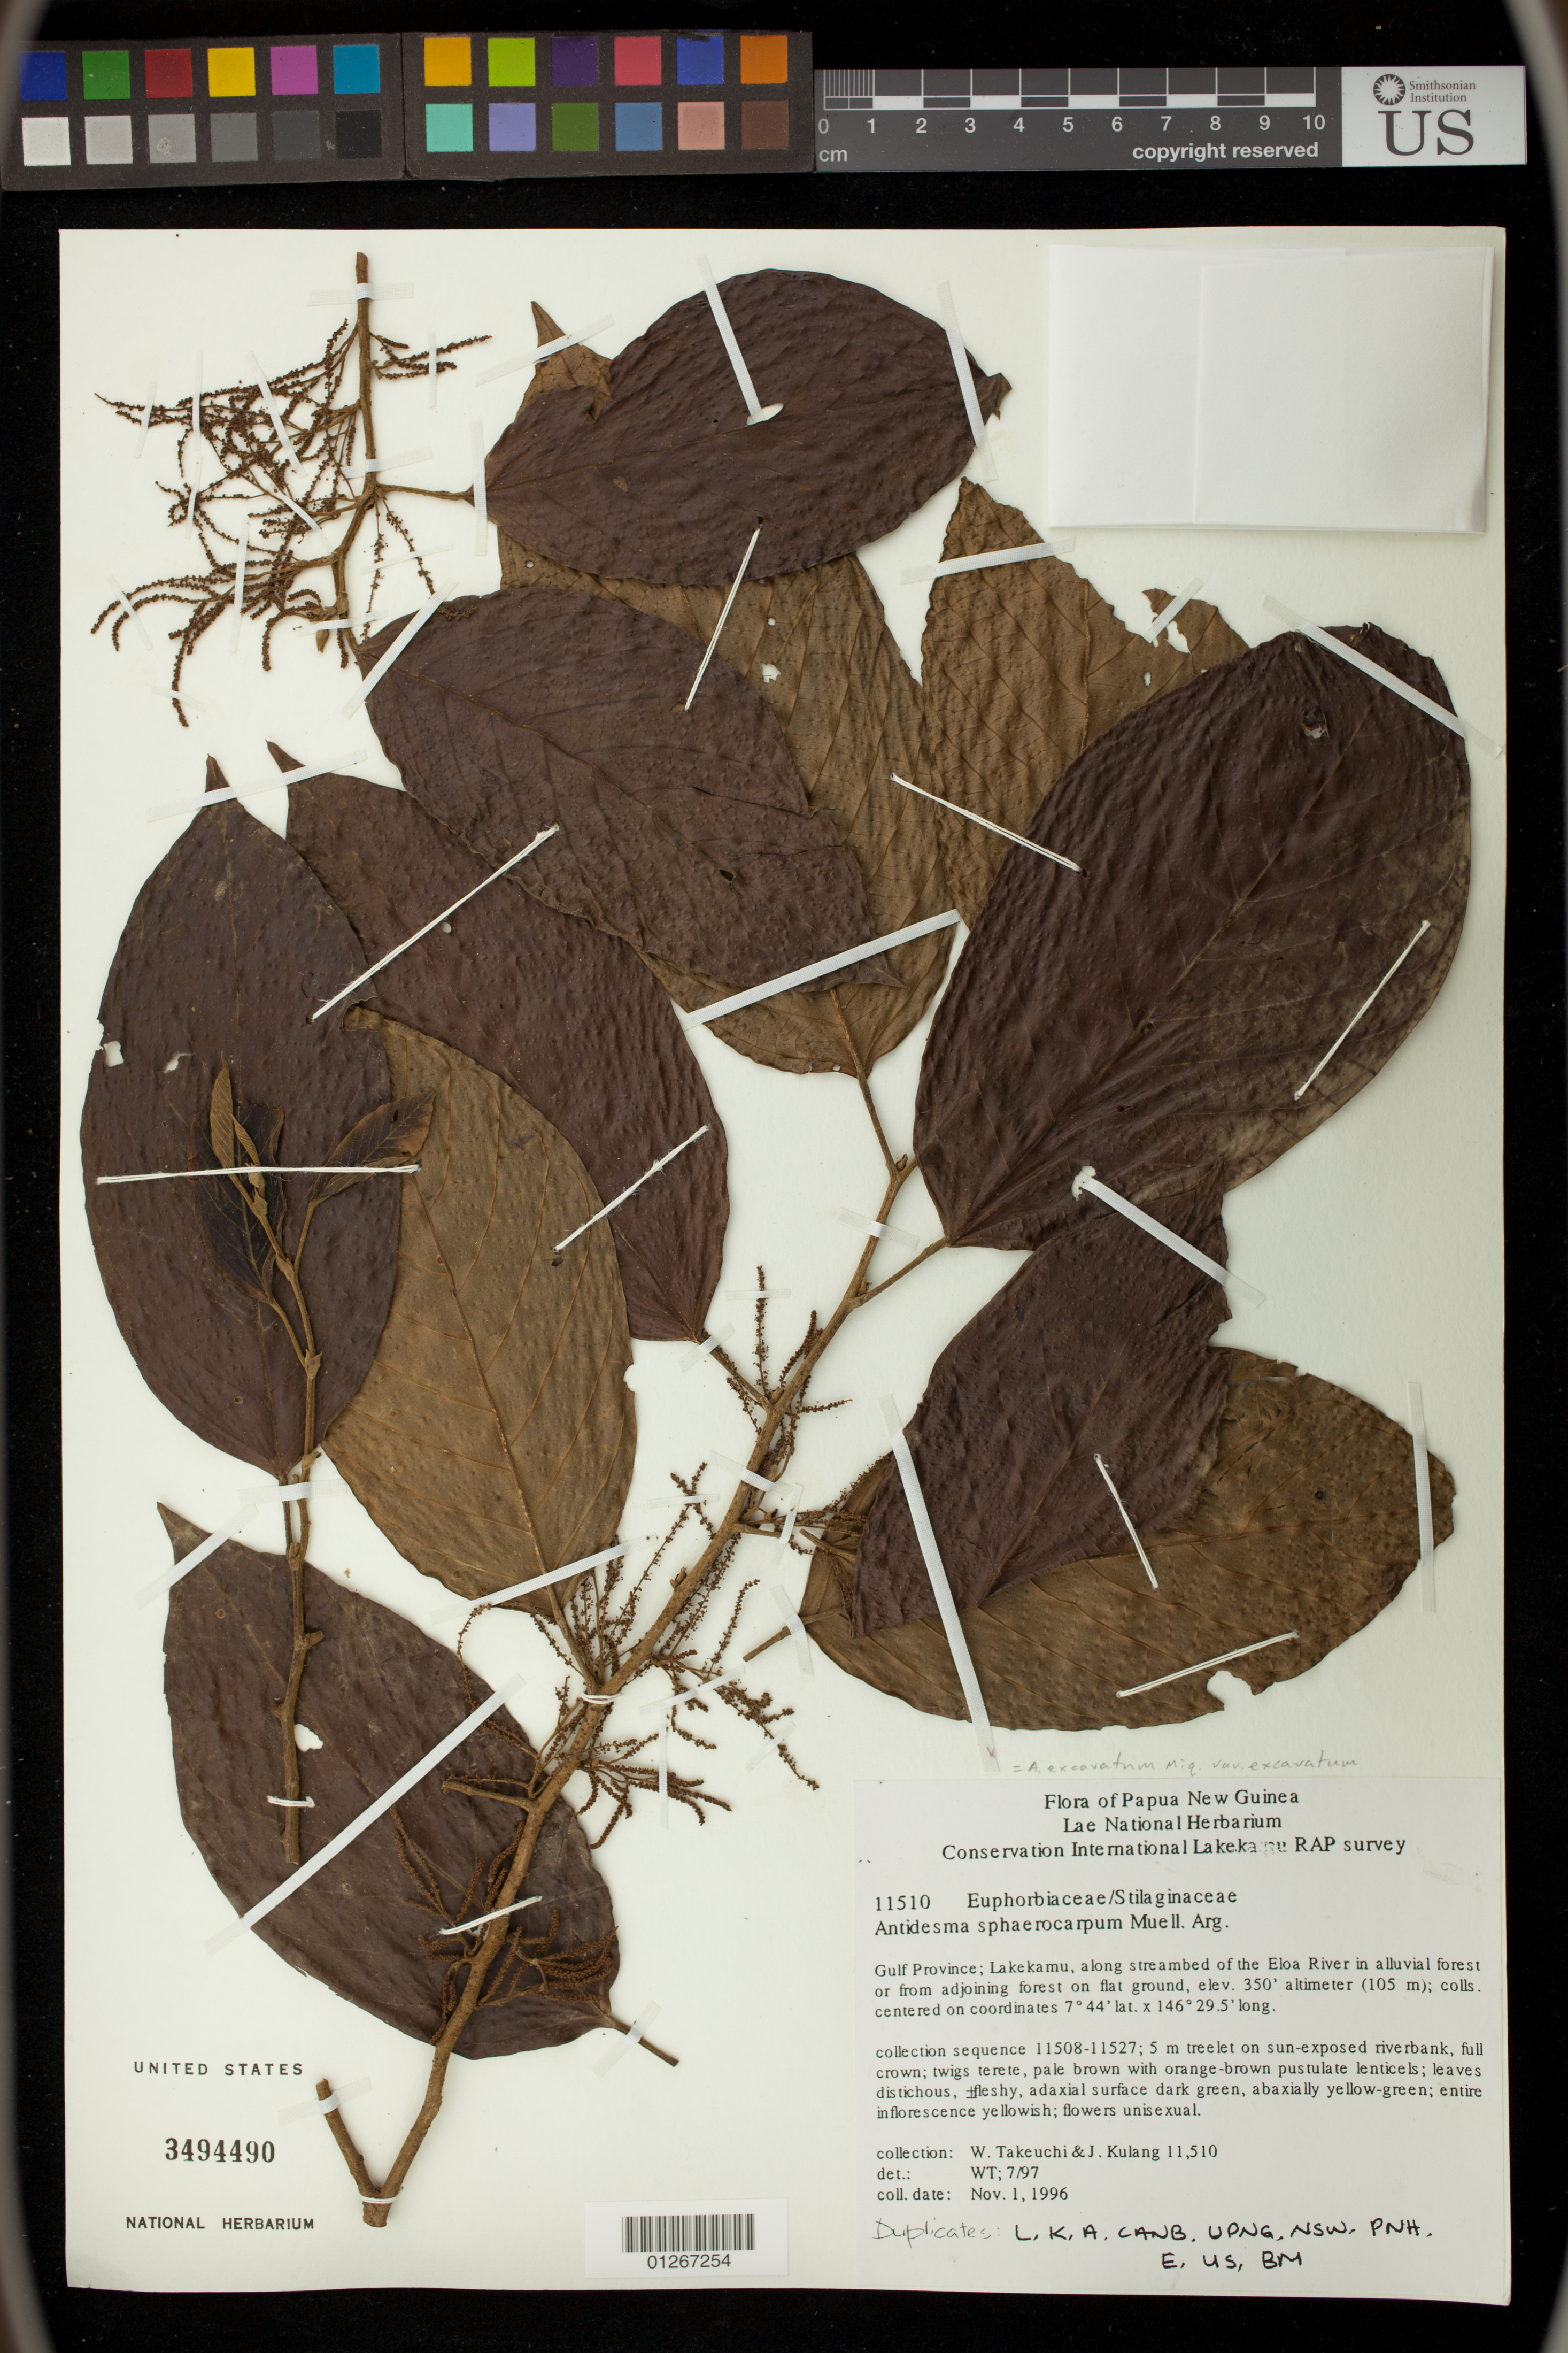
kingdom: Plantae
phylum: Tracheophyta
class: Magnoliopsida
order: Malpighiales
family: Phyllanthaceae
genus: Antidesma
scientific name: Antidesma excavatum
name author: Miq.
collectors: W. N. Takeuchi & J. Kulang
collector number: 11510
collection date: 1996-11-01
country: Papua New Guinea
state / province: Gulf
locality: Lakekamu, along streambed of the Eloa River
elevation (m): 105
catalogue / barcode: US 3494490